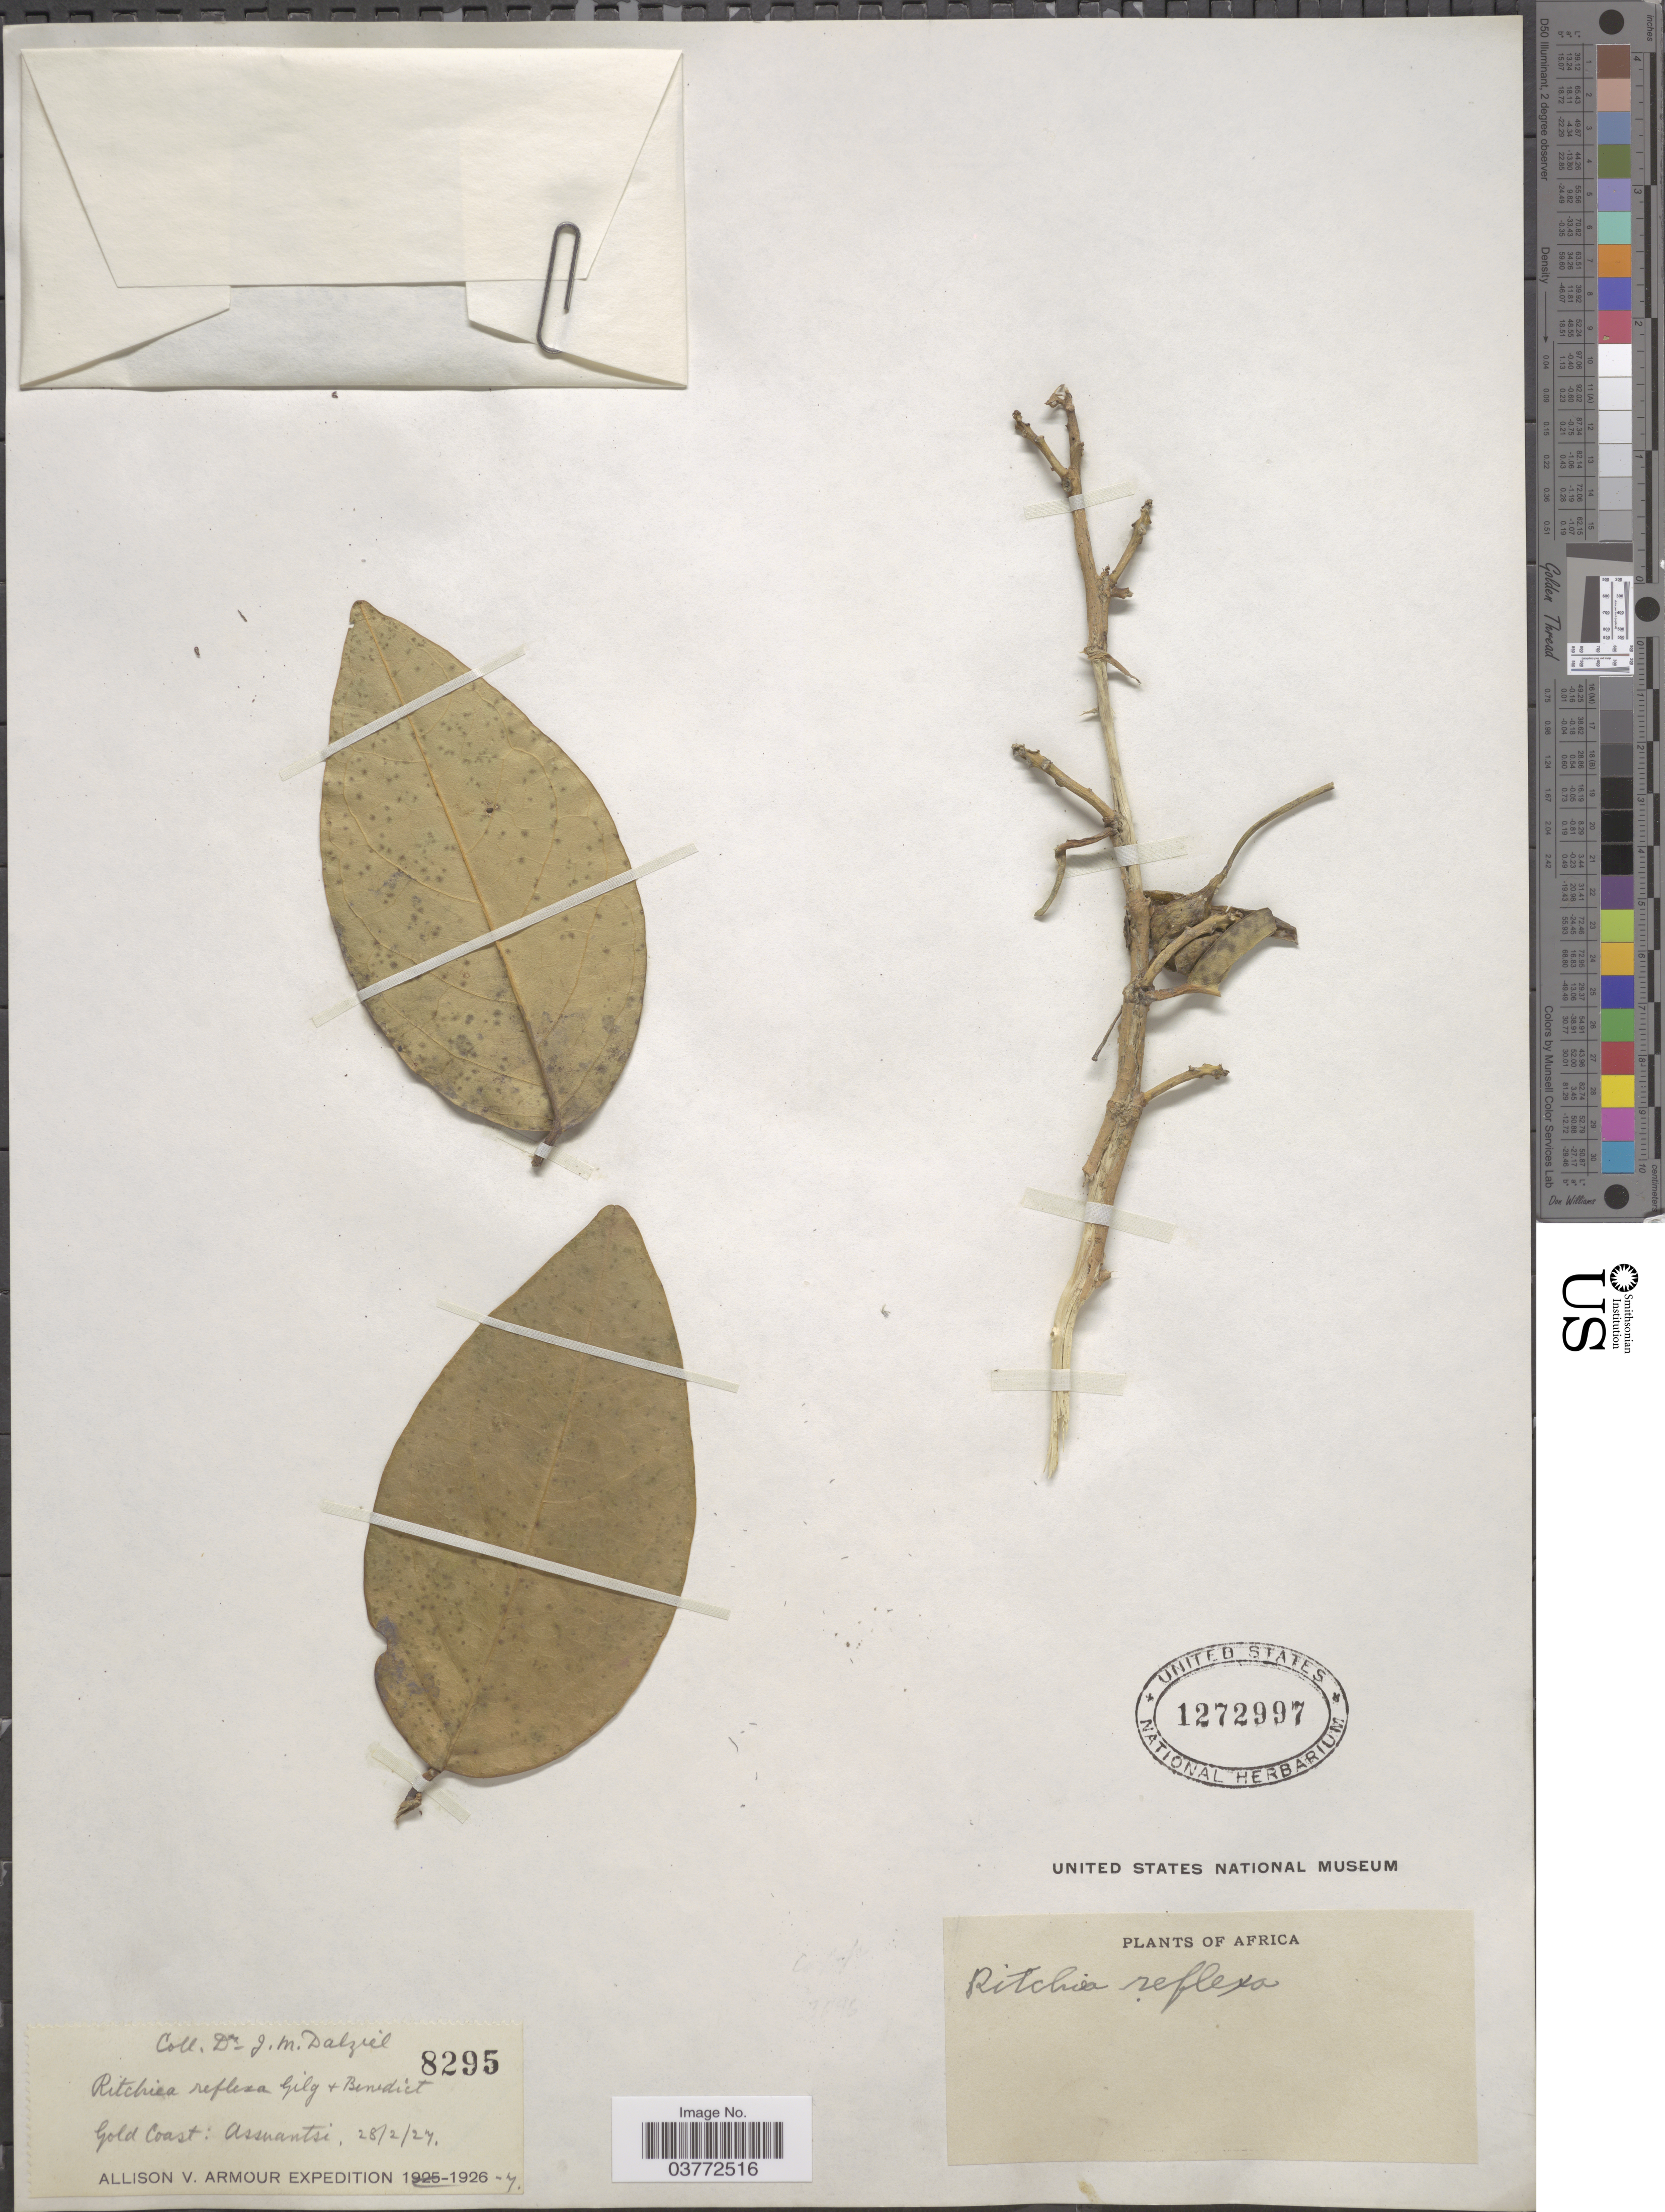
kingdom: Plantae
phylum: Tracheophyta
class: Magnoliopsida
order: Brassicales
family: Capparaceae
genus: Ritchiea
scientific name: Ritchiea reflexa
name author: (Thonn.) Gilg & Gilg-Ben.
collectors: J. Dalziel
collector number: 8295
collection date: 1927-02-28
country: Ghana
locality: Gold Coast: Assnantsi.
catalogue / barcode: US 1272997